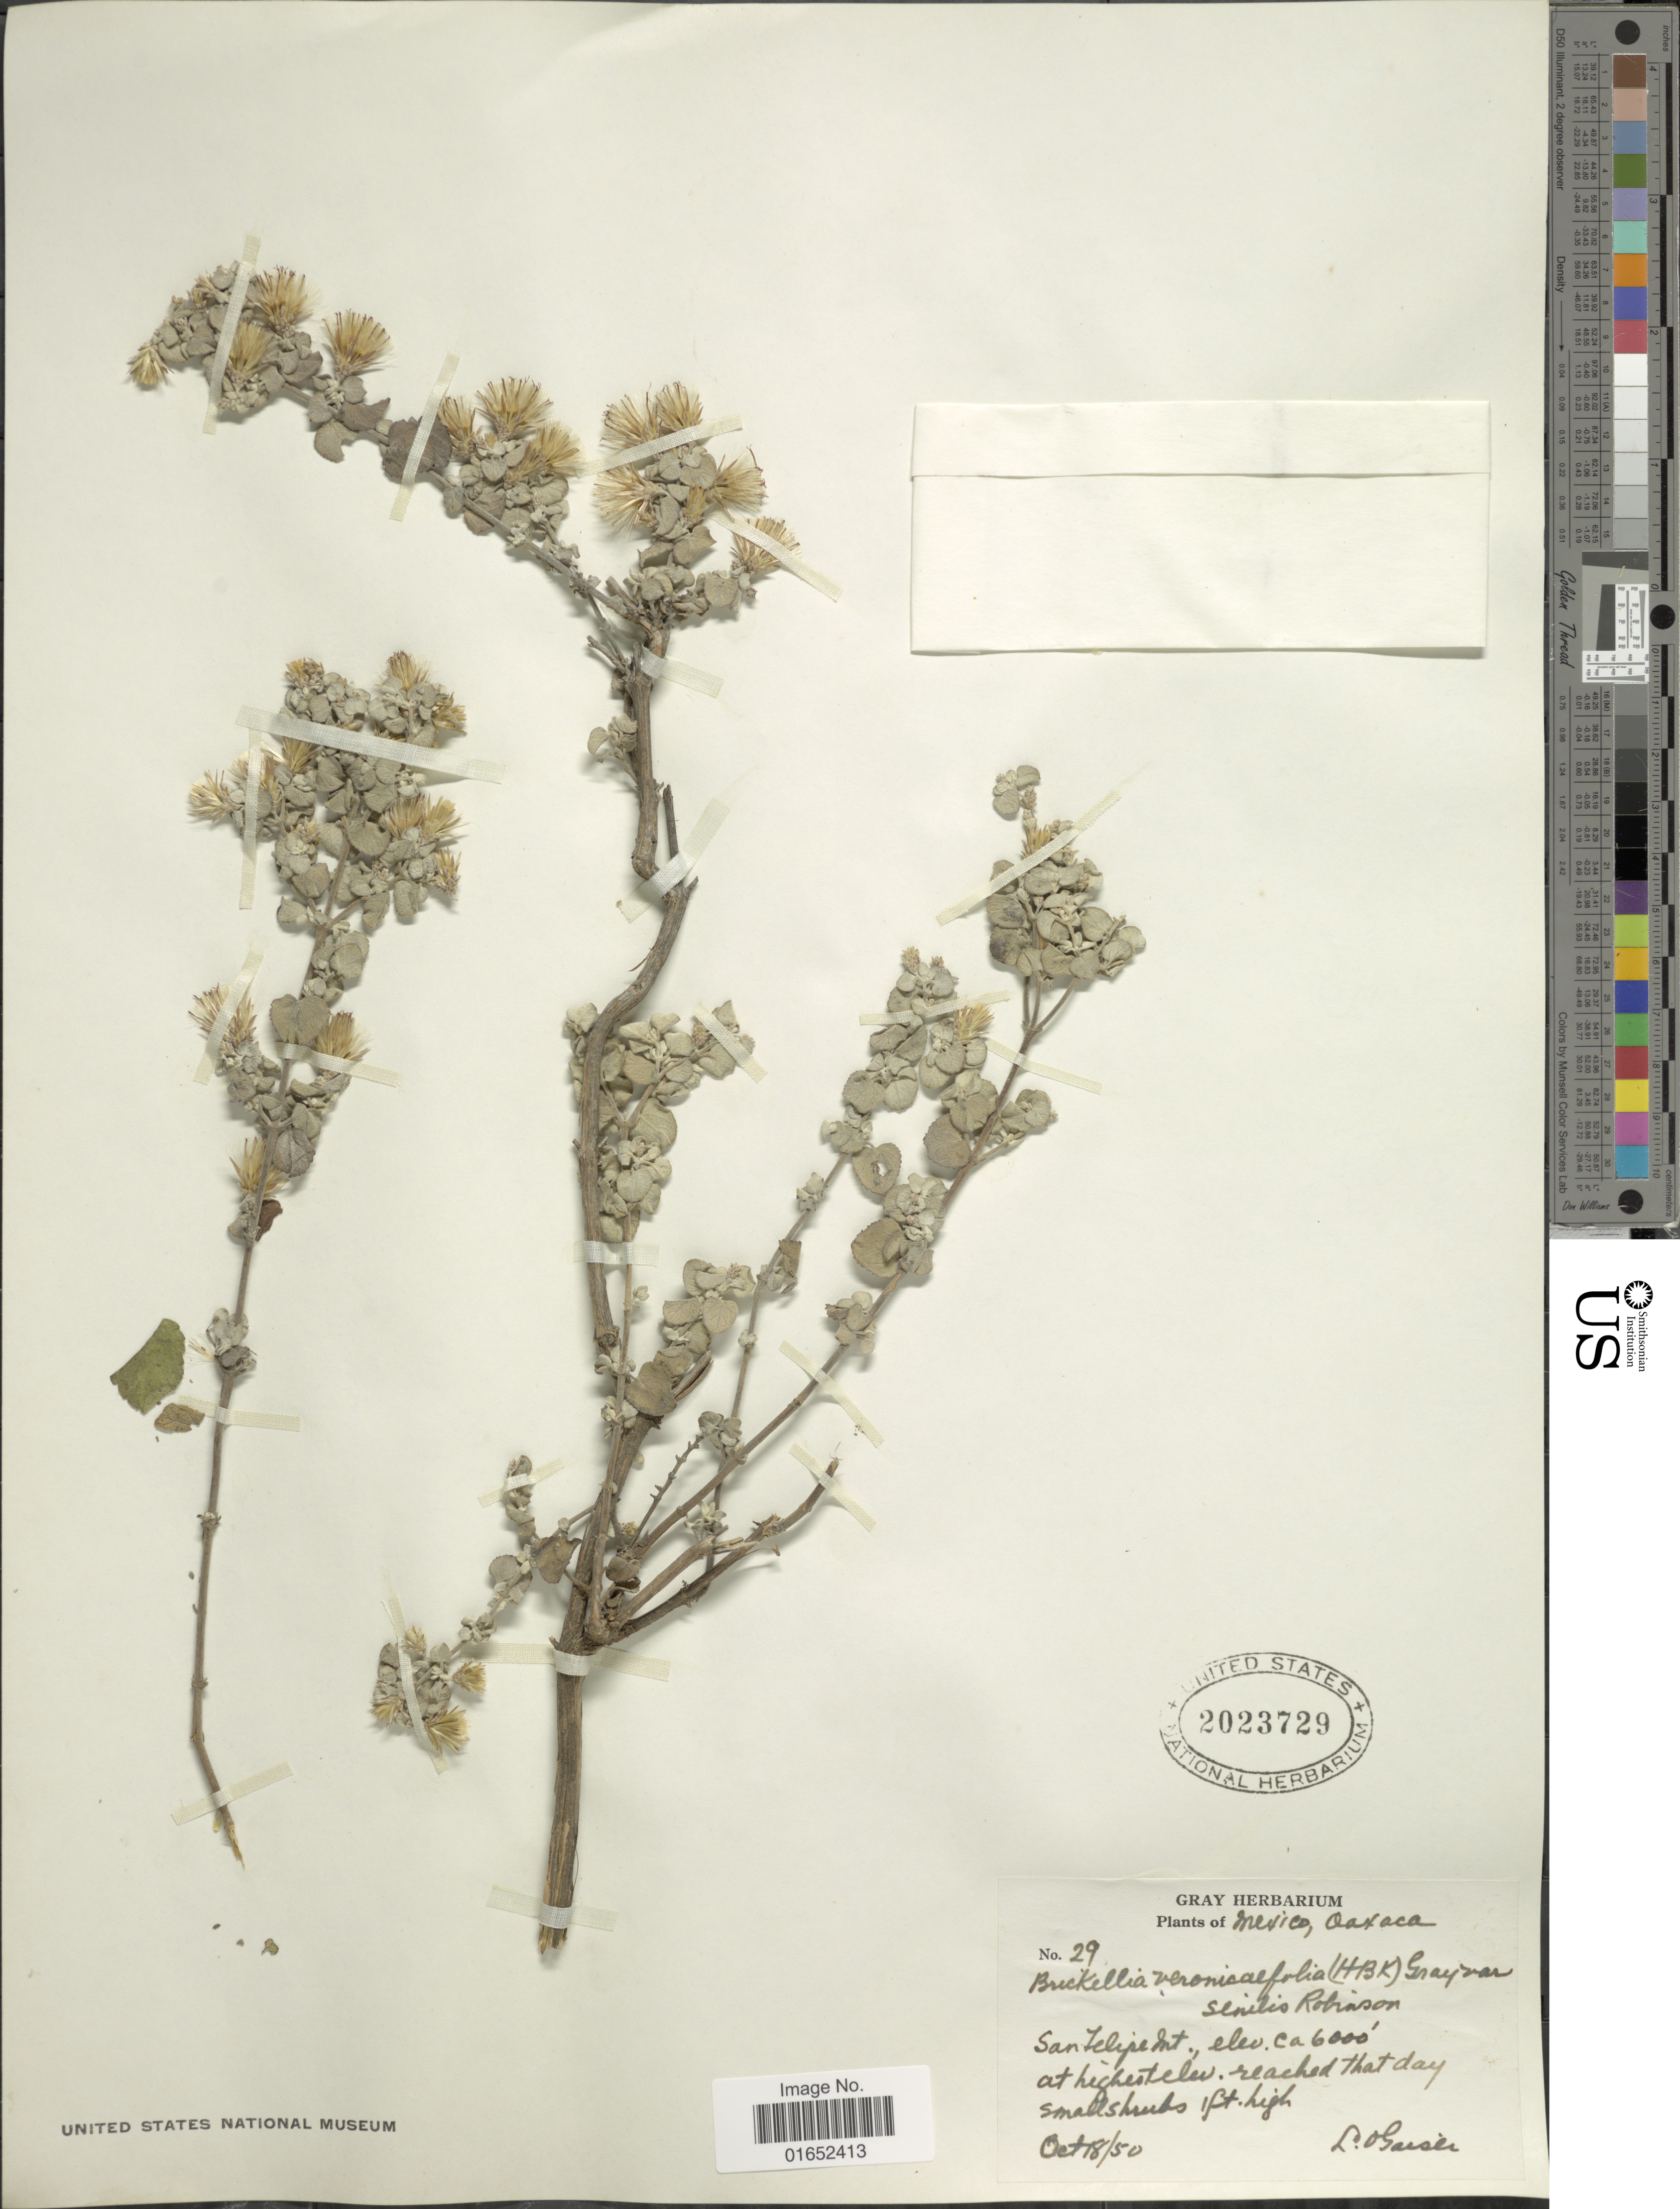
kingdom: Plantae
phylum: Tracheophyta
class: Magnoliopsida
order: Asterales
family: Asteraceae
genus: Brickellia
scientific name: Brickellia veronicaefolia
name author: (Kunth) A. Gray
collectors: L. Gaiser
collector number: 29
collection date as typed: Transcribed d/m/y: 18/10/50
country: Mexico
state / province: Oaxaca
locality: San Felipe Mt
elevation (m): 1829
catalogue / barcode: US 2023729